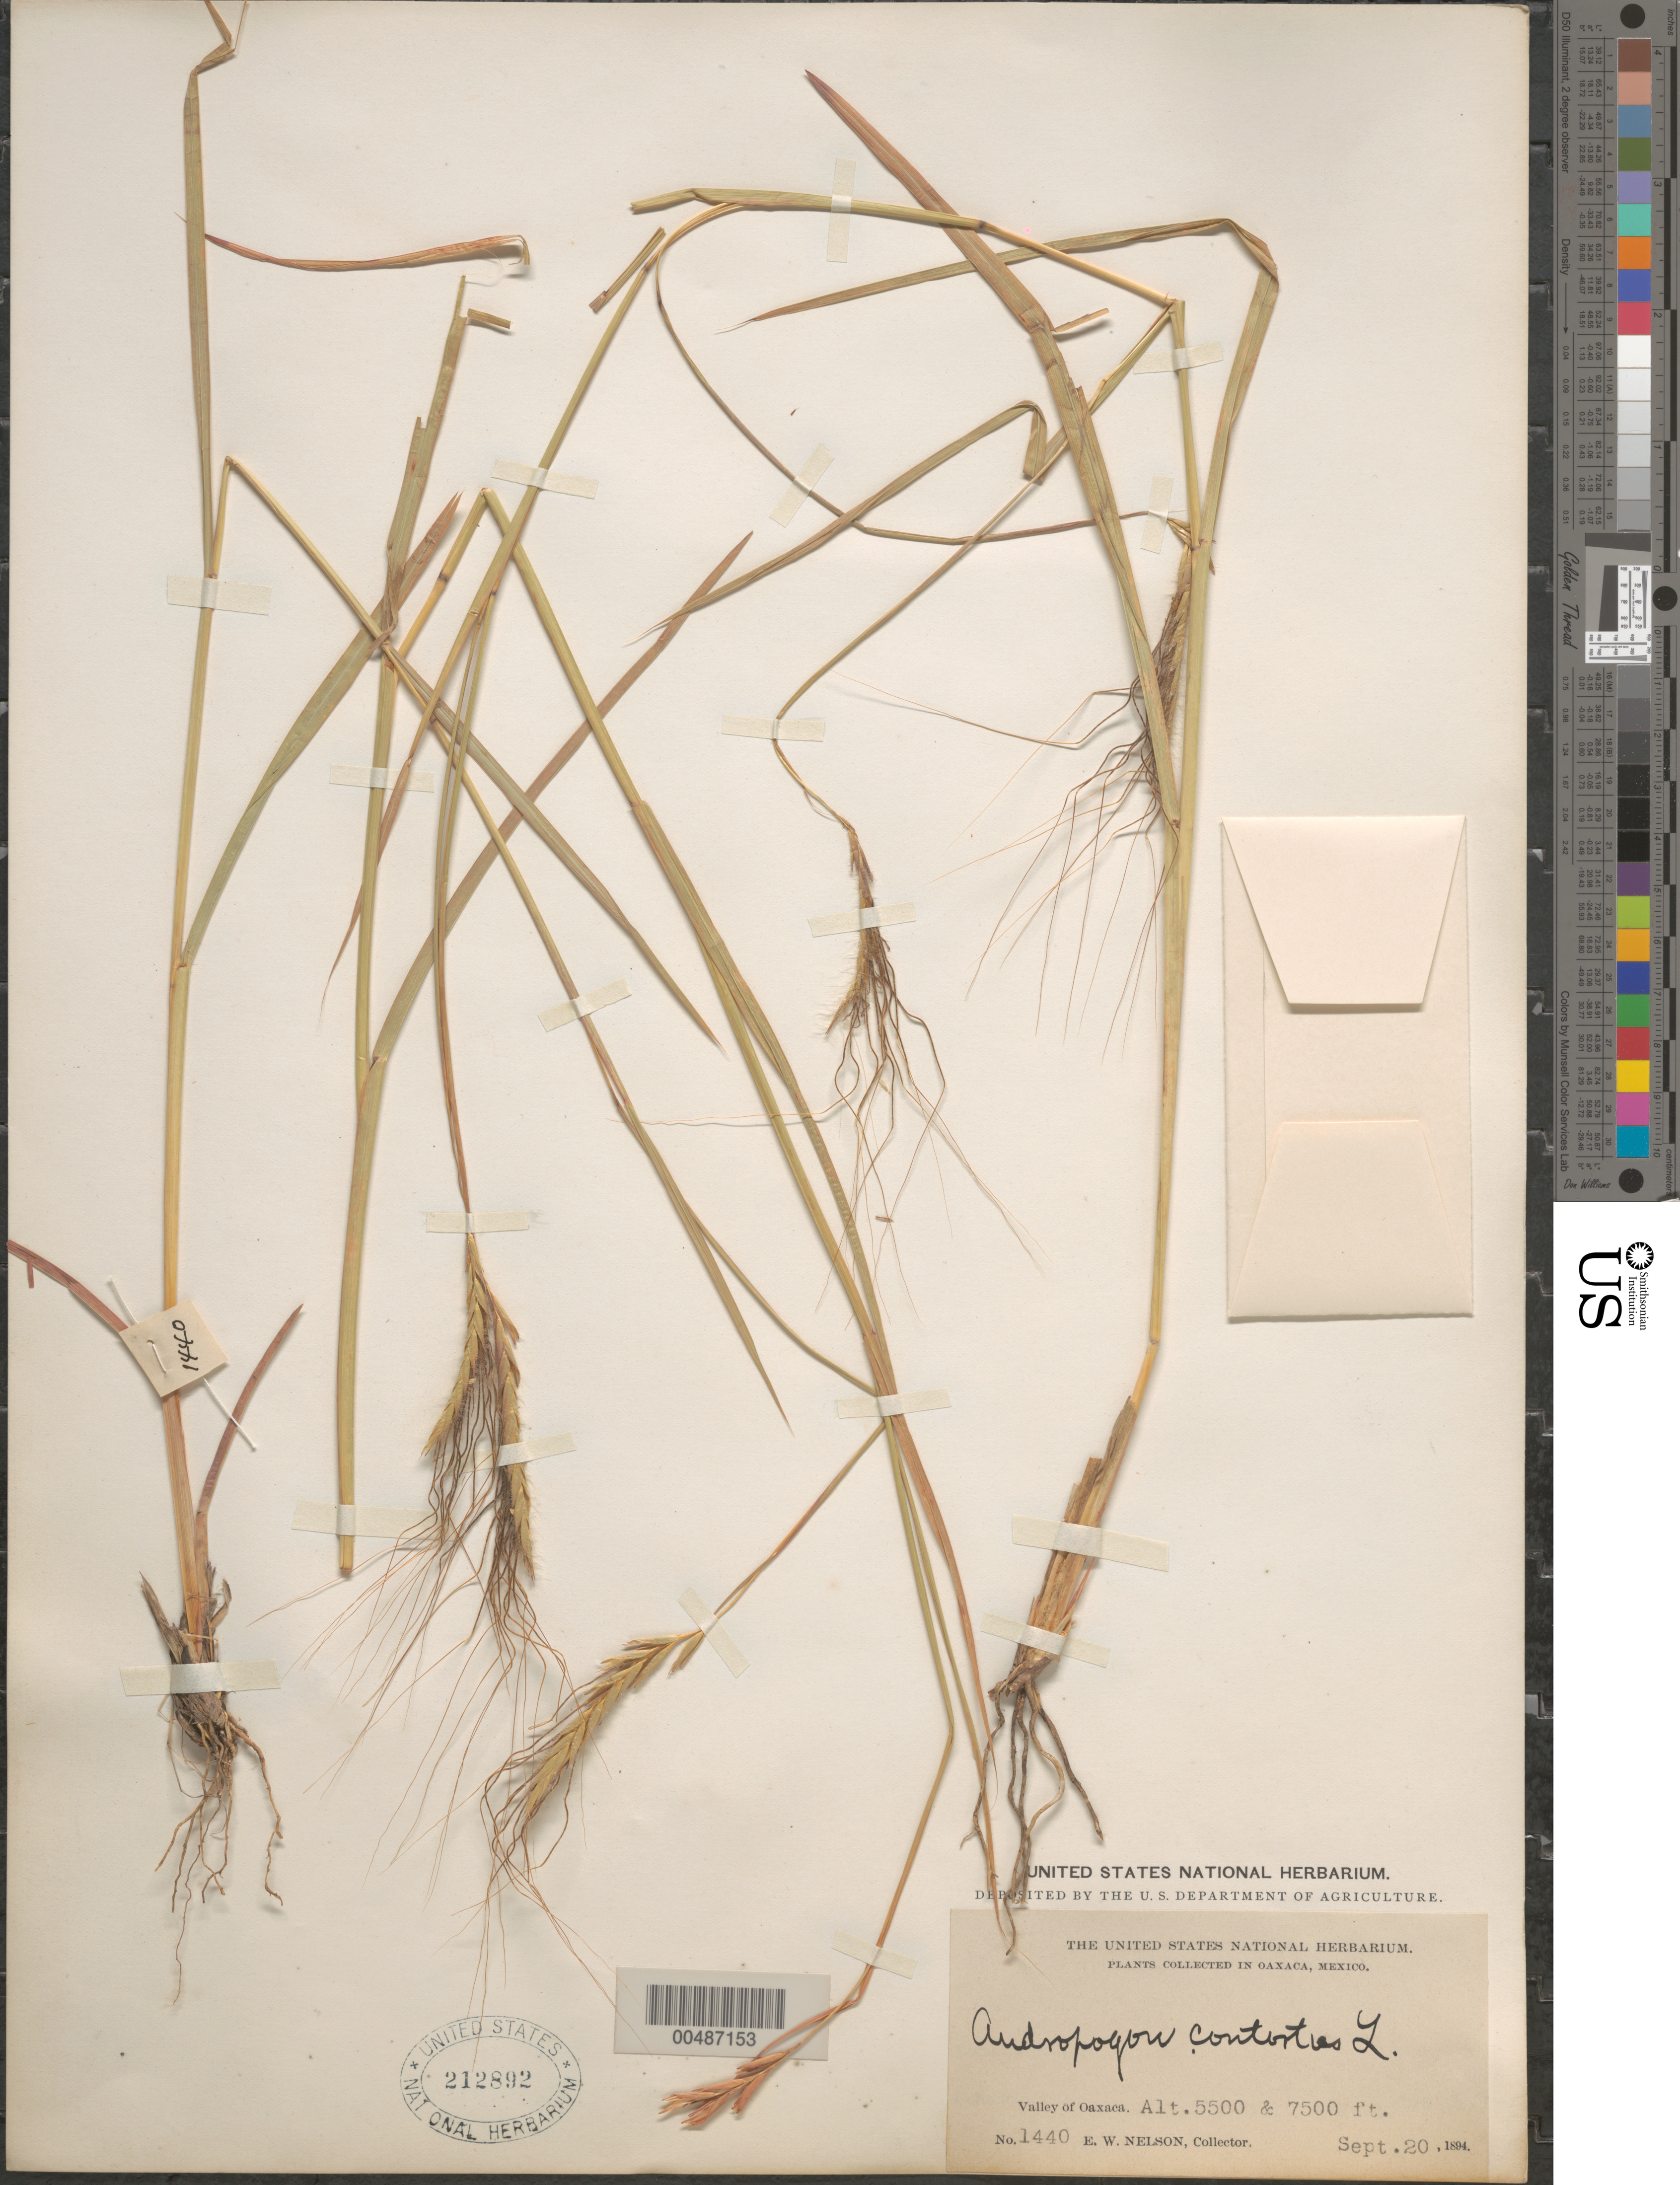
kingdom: Plantae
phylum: Tracheophyta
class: Liliopsida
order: Poales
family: Poaceae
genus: Heteropogon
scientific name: Heteropogon contortus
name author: (L.) P. Beauv. ex Roem. & Schult.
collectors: E. W. Nelson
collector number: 1440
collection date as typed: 20 Sep 1894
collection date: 1894-09-20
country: Mexico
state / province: Oaxaca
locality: Valley of Oaxaca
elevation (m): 1676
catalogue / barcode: US 212892